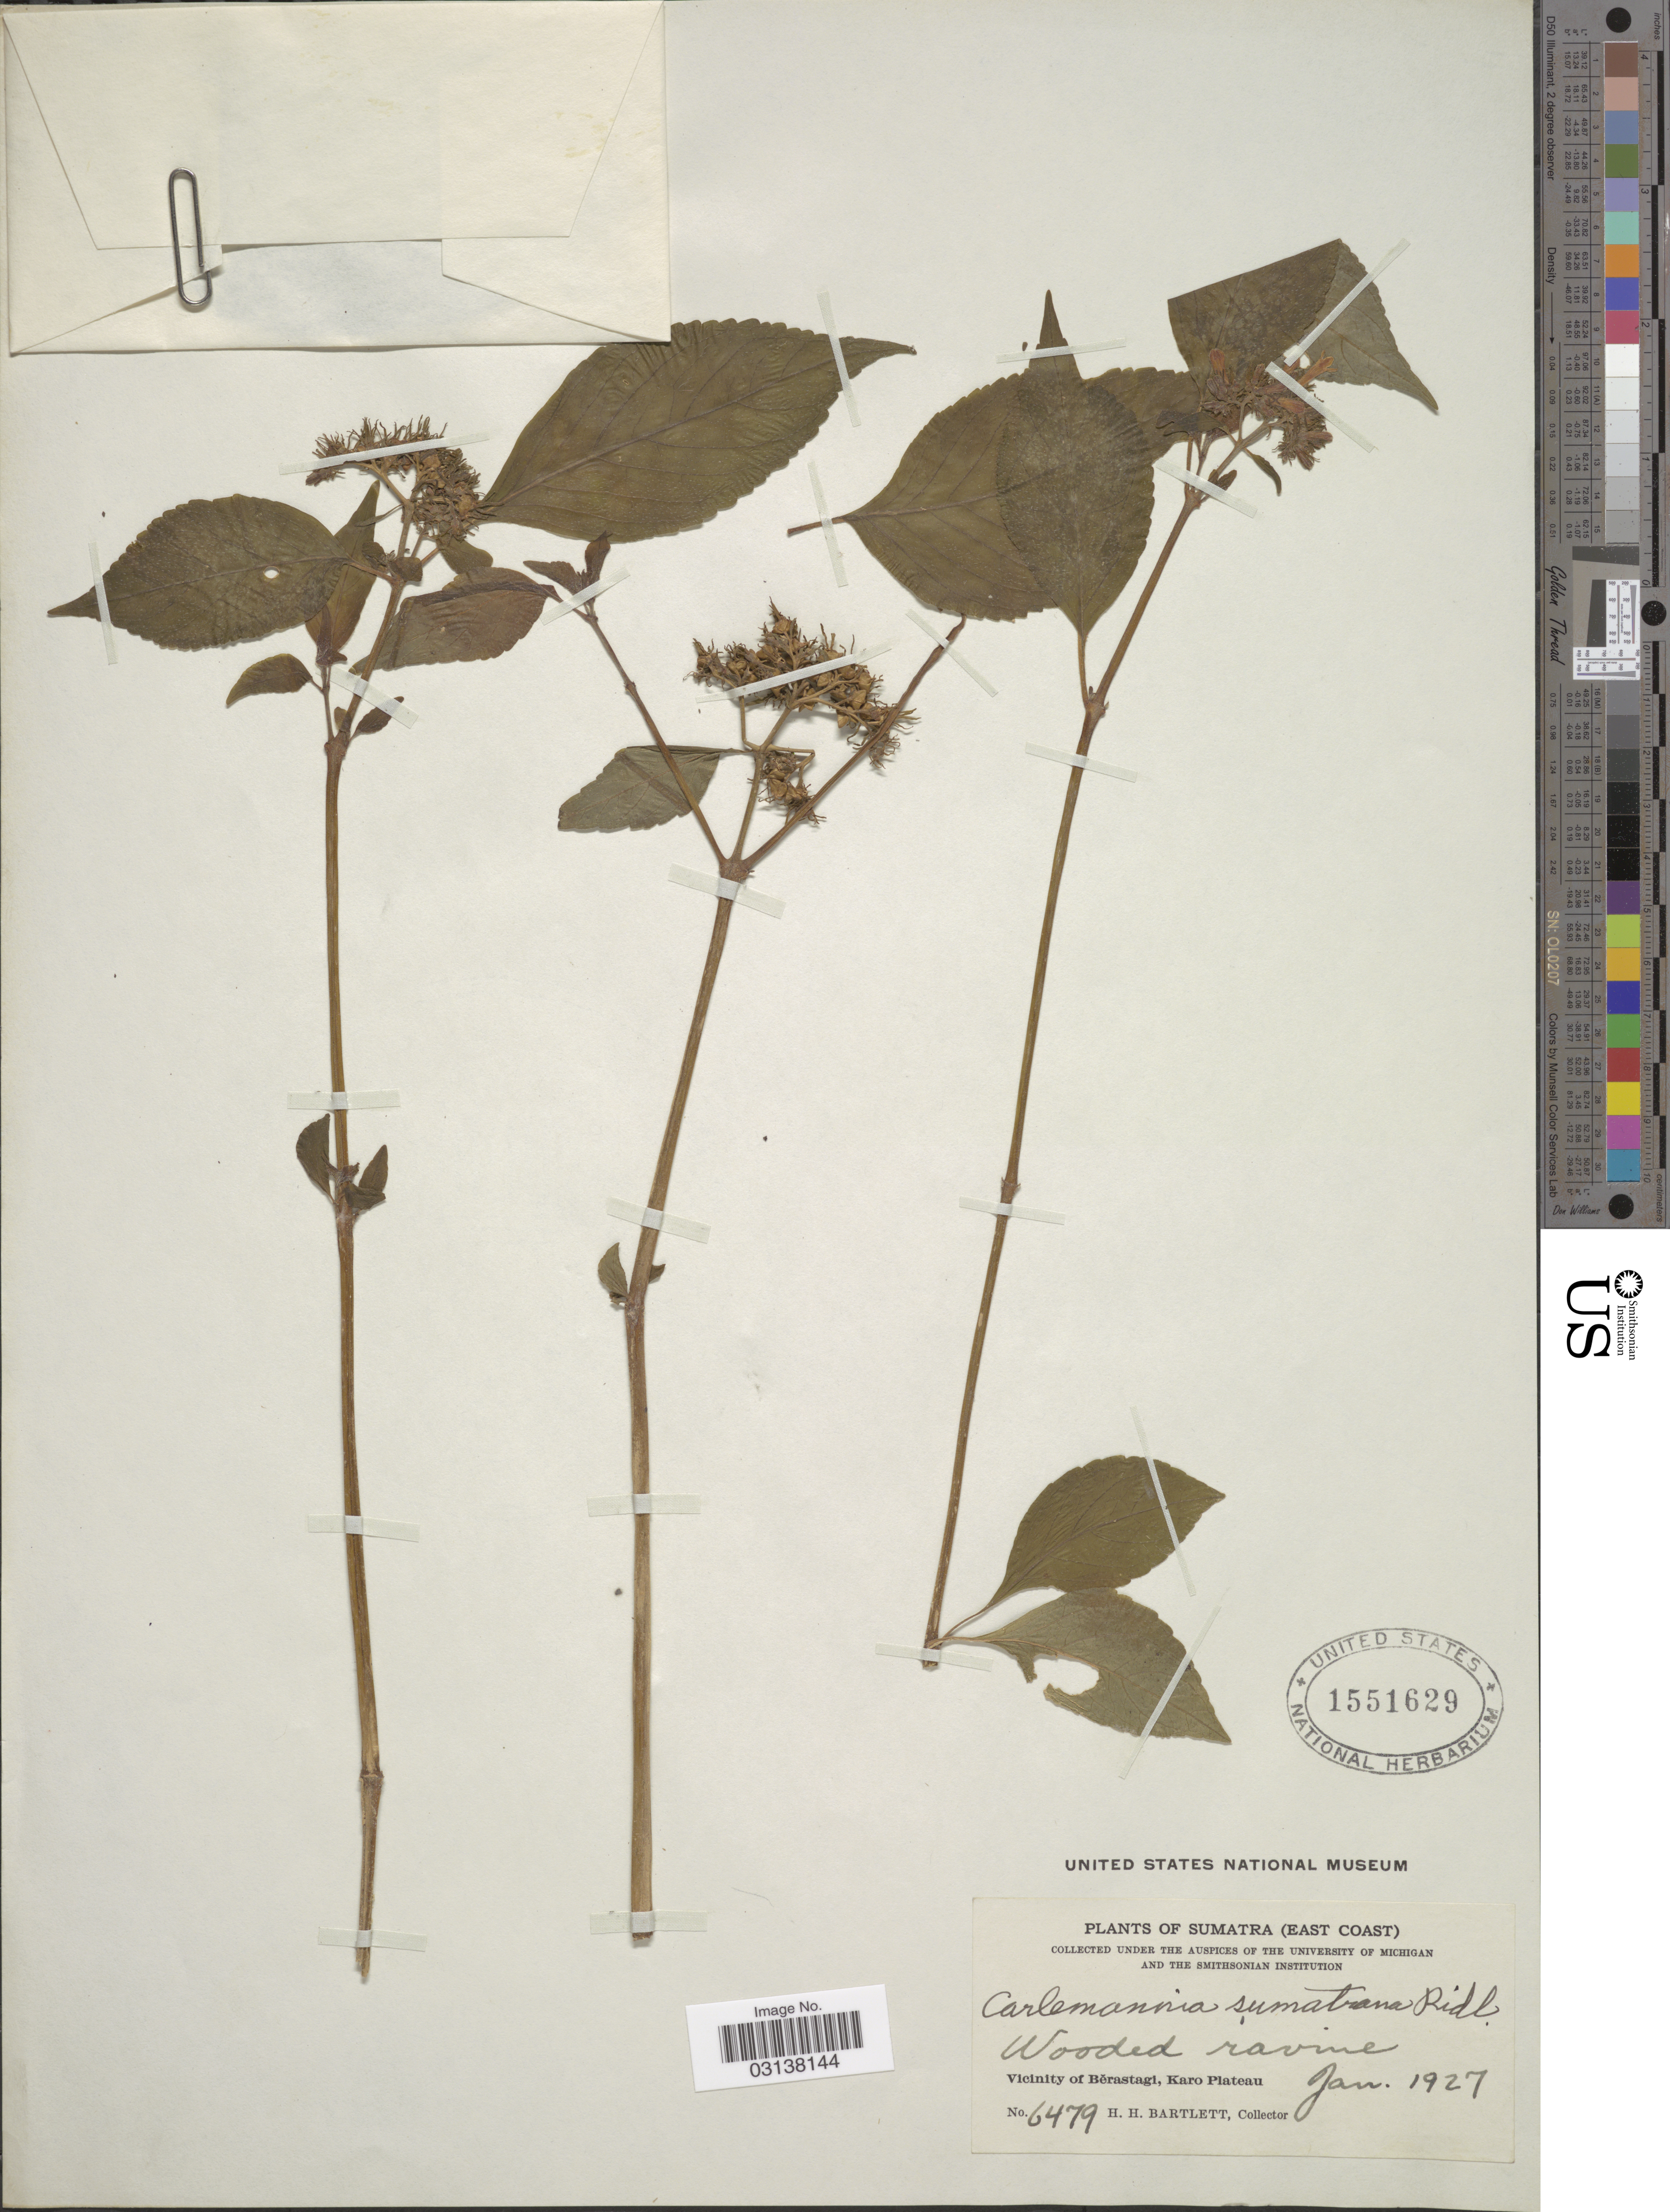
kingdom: Plantae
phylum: Tracheophyta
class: Magnoliopsida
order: Lamiales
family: Carlemanniaceae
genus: Carlemannia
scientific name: Carlemannia sumatrana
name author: Ridl.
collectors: H. H. Bartlett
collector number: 6479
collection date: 1927-01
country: Indonesia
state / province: Sumatra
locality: Sumatra (East Coast). Vicinity of Bĕrastagi, Karo Plateau.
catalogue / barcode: US 1551629